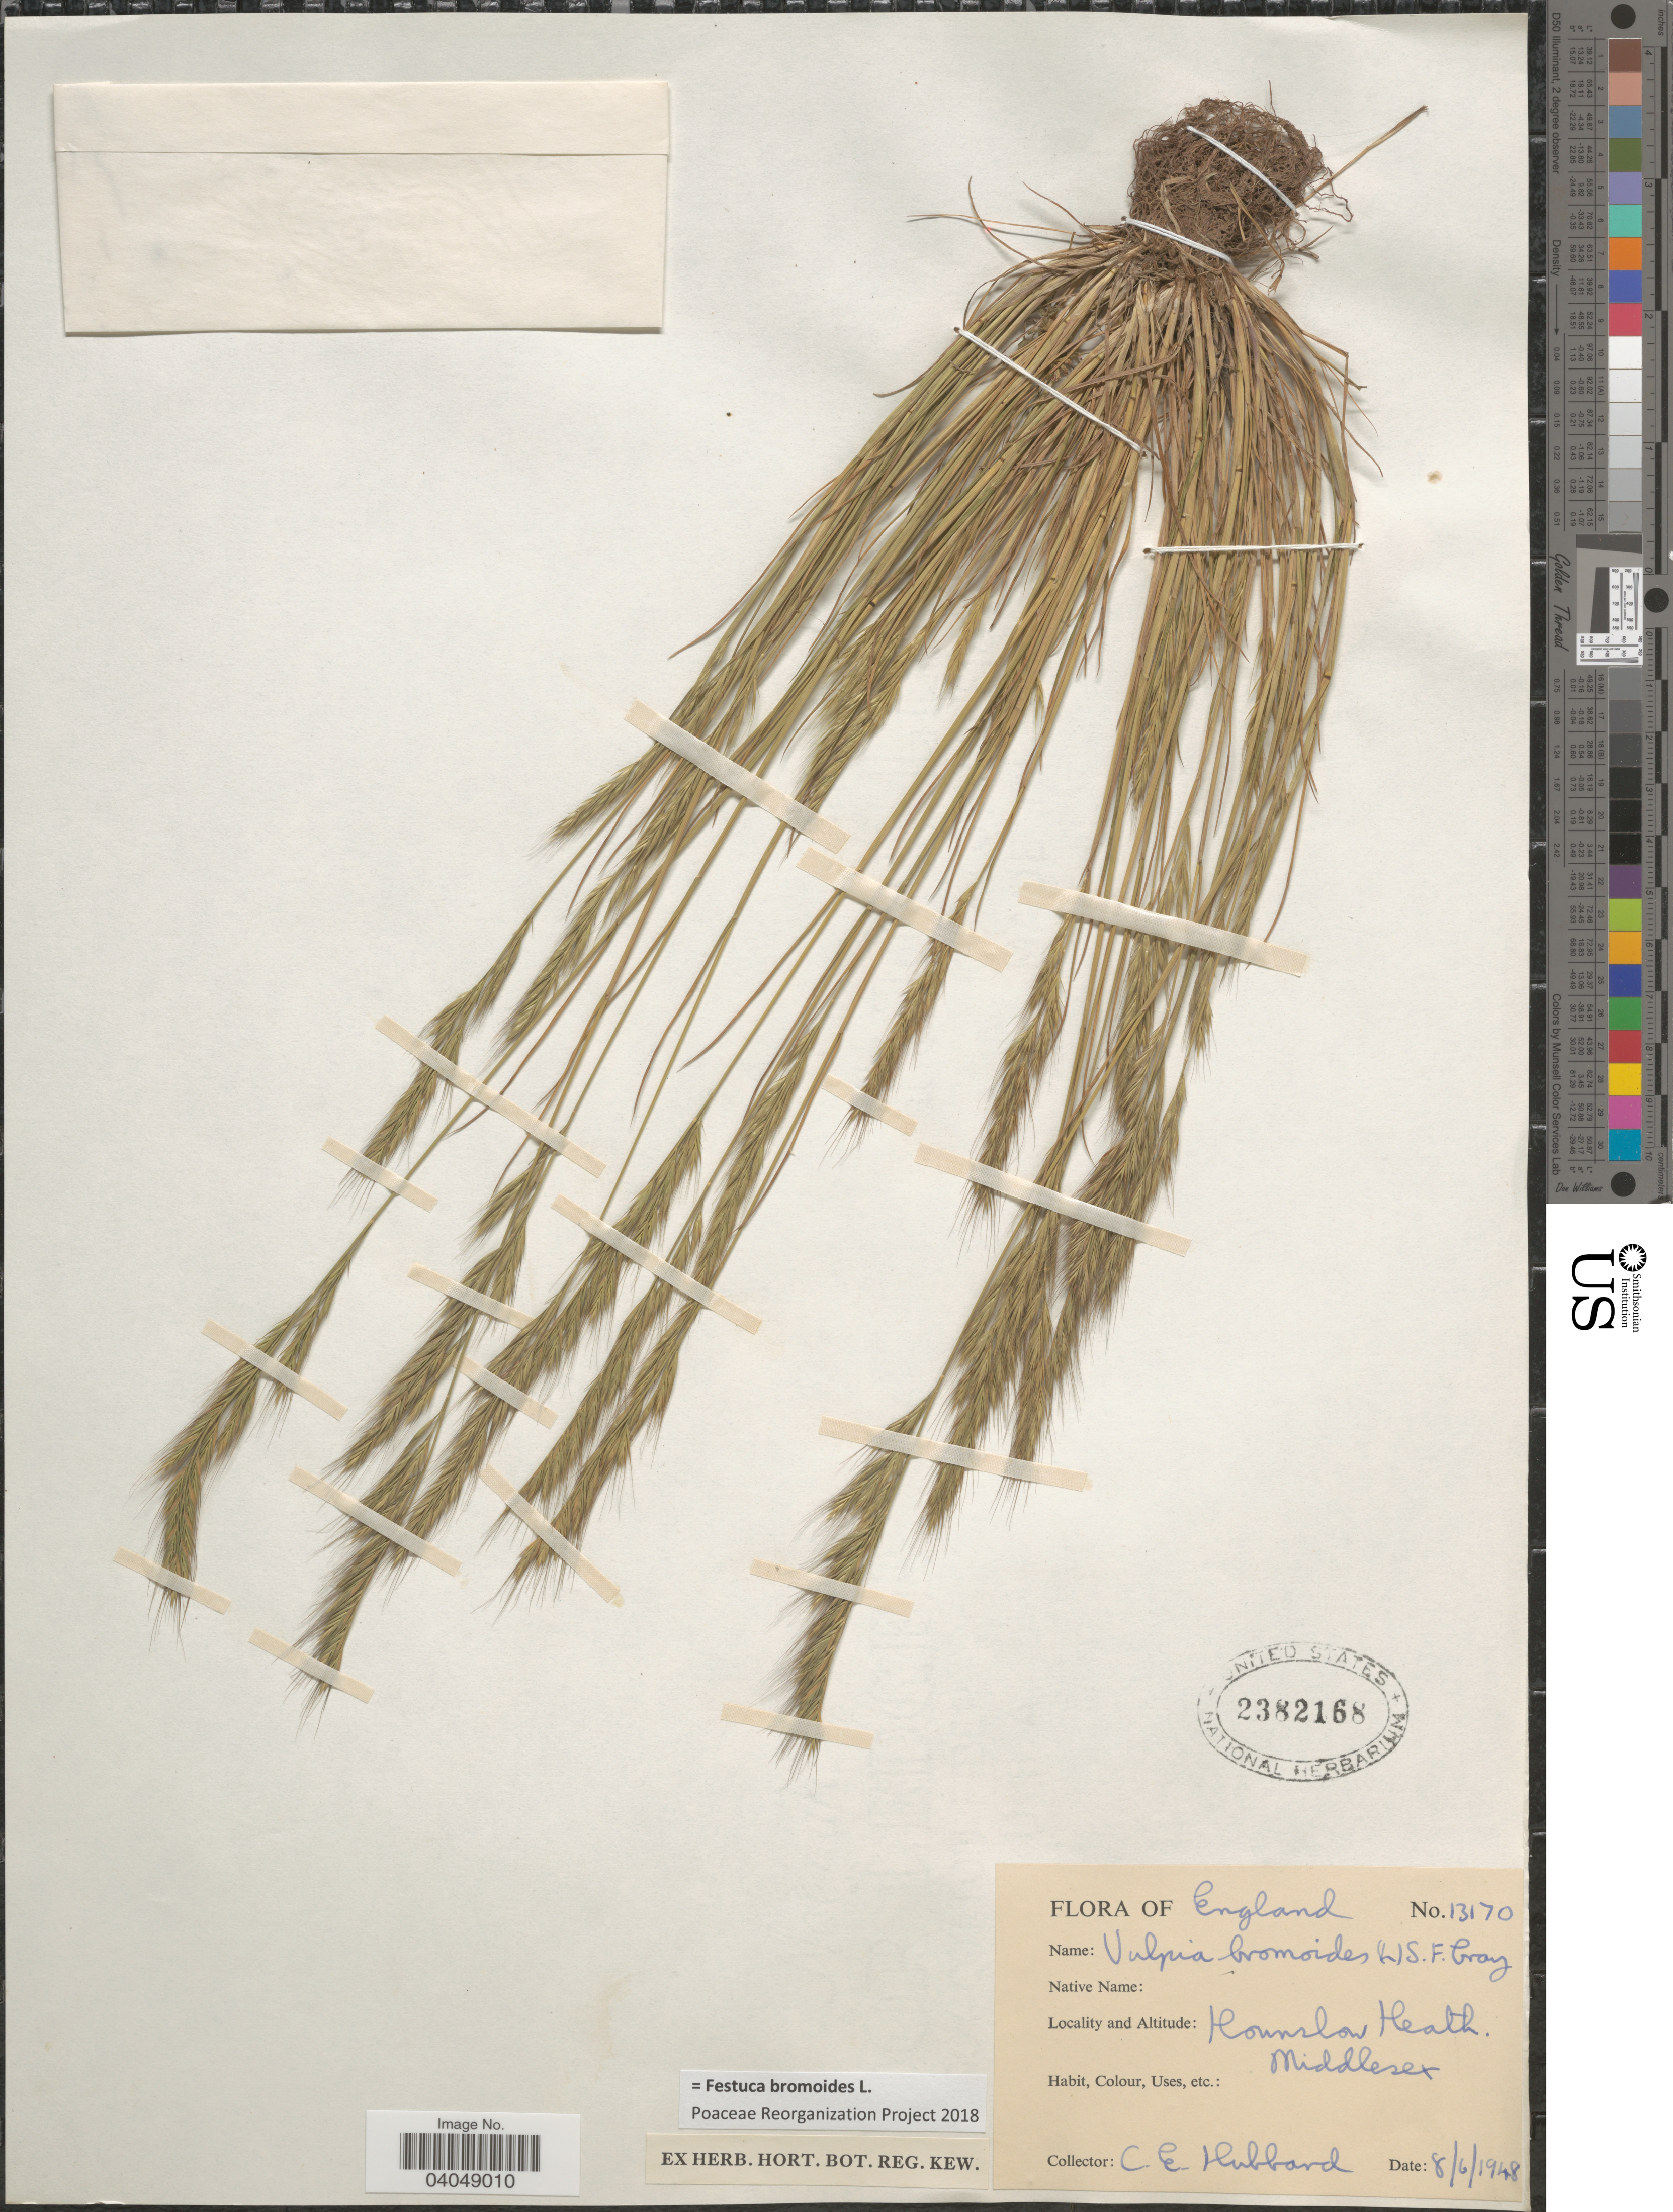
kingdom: Plantae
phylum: Tracheophyta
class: Liliopsida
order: Poales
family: Poaceae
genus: Festuca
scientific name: Festuca bromoides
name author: L.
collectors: C. E. Hubbard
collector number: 13170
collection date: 1948-06-08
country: United Kingdom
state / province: England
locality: Hounslow Health. Middlesex.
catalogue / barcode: US 2382168